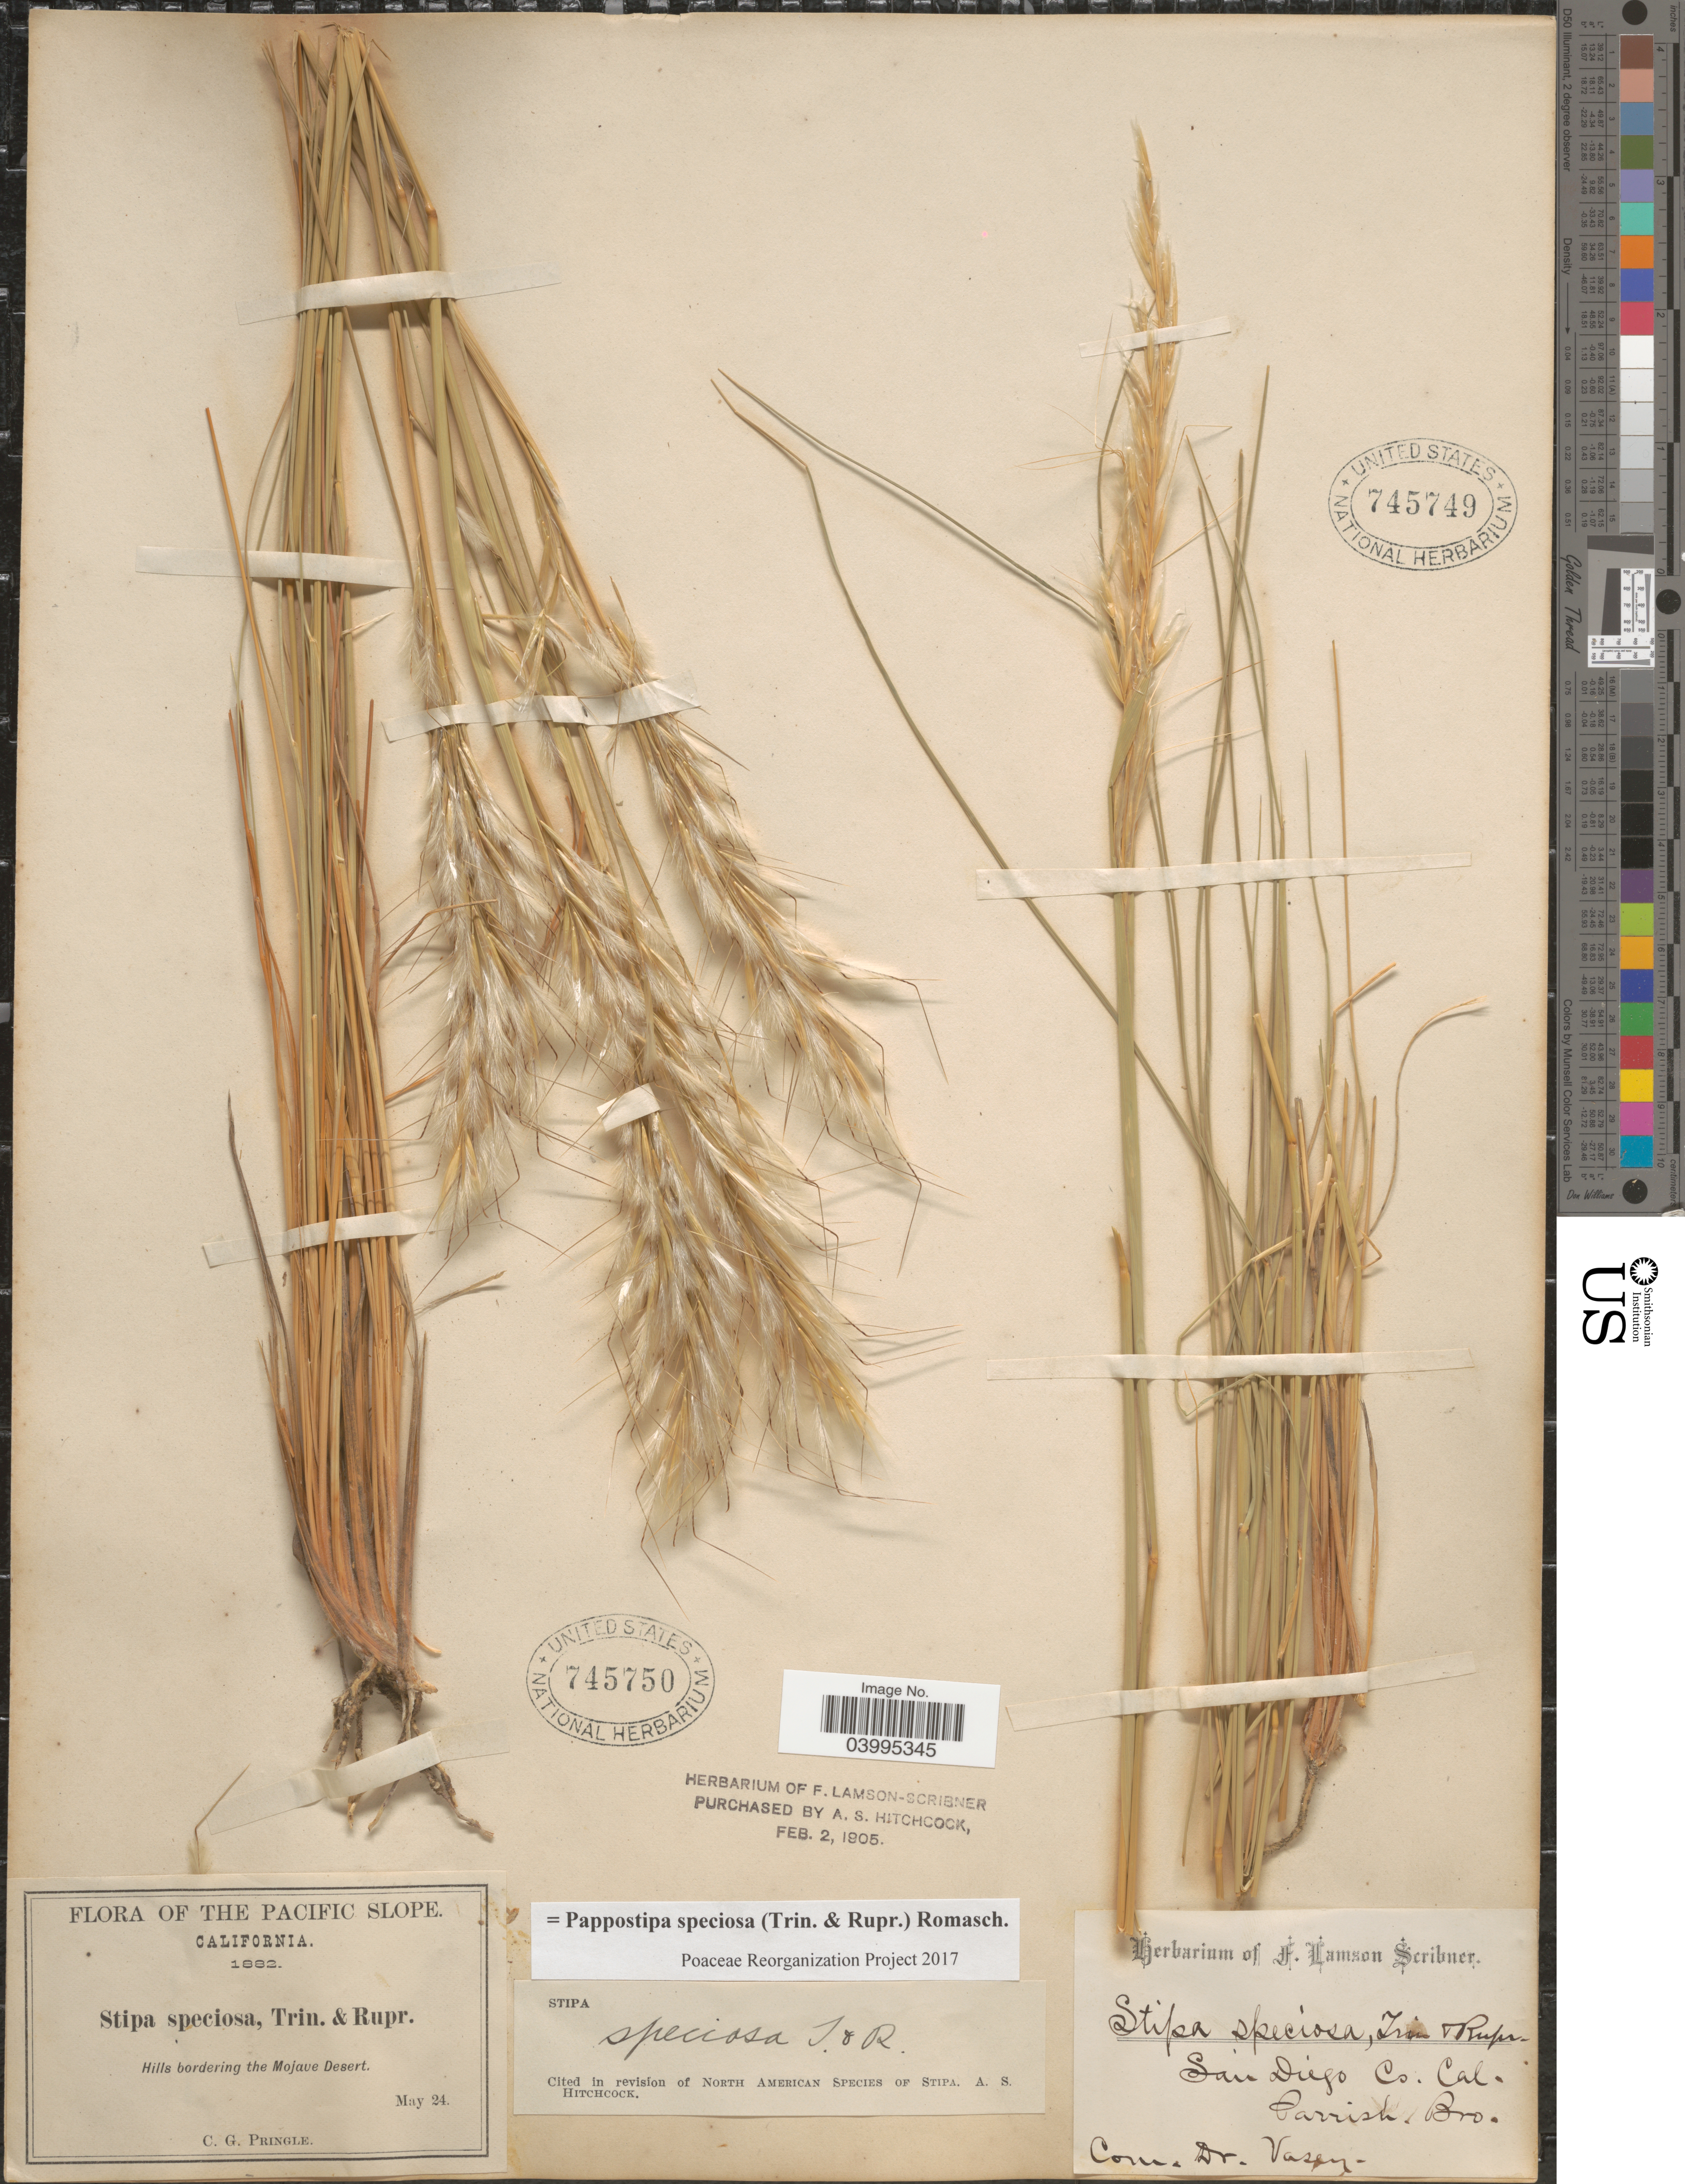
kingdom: Plantae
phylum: Tracheophyta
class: Liliopsida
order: Poales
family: Poaceae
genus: Pappostipa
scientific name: Pappostipa speciosa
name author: (Trin. & Rupr.) Romasch.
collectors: Bro. Parrish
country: United States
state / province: California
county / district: San Diego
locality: San Diego Co.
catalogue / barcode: US 745749